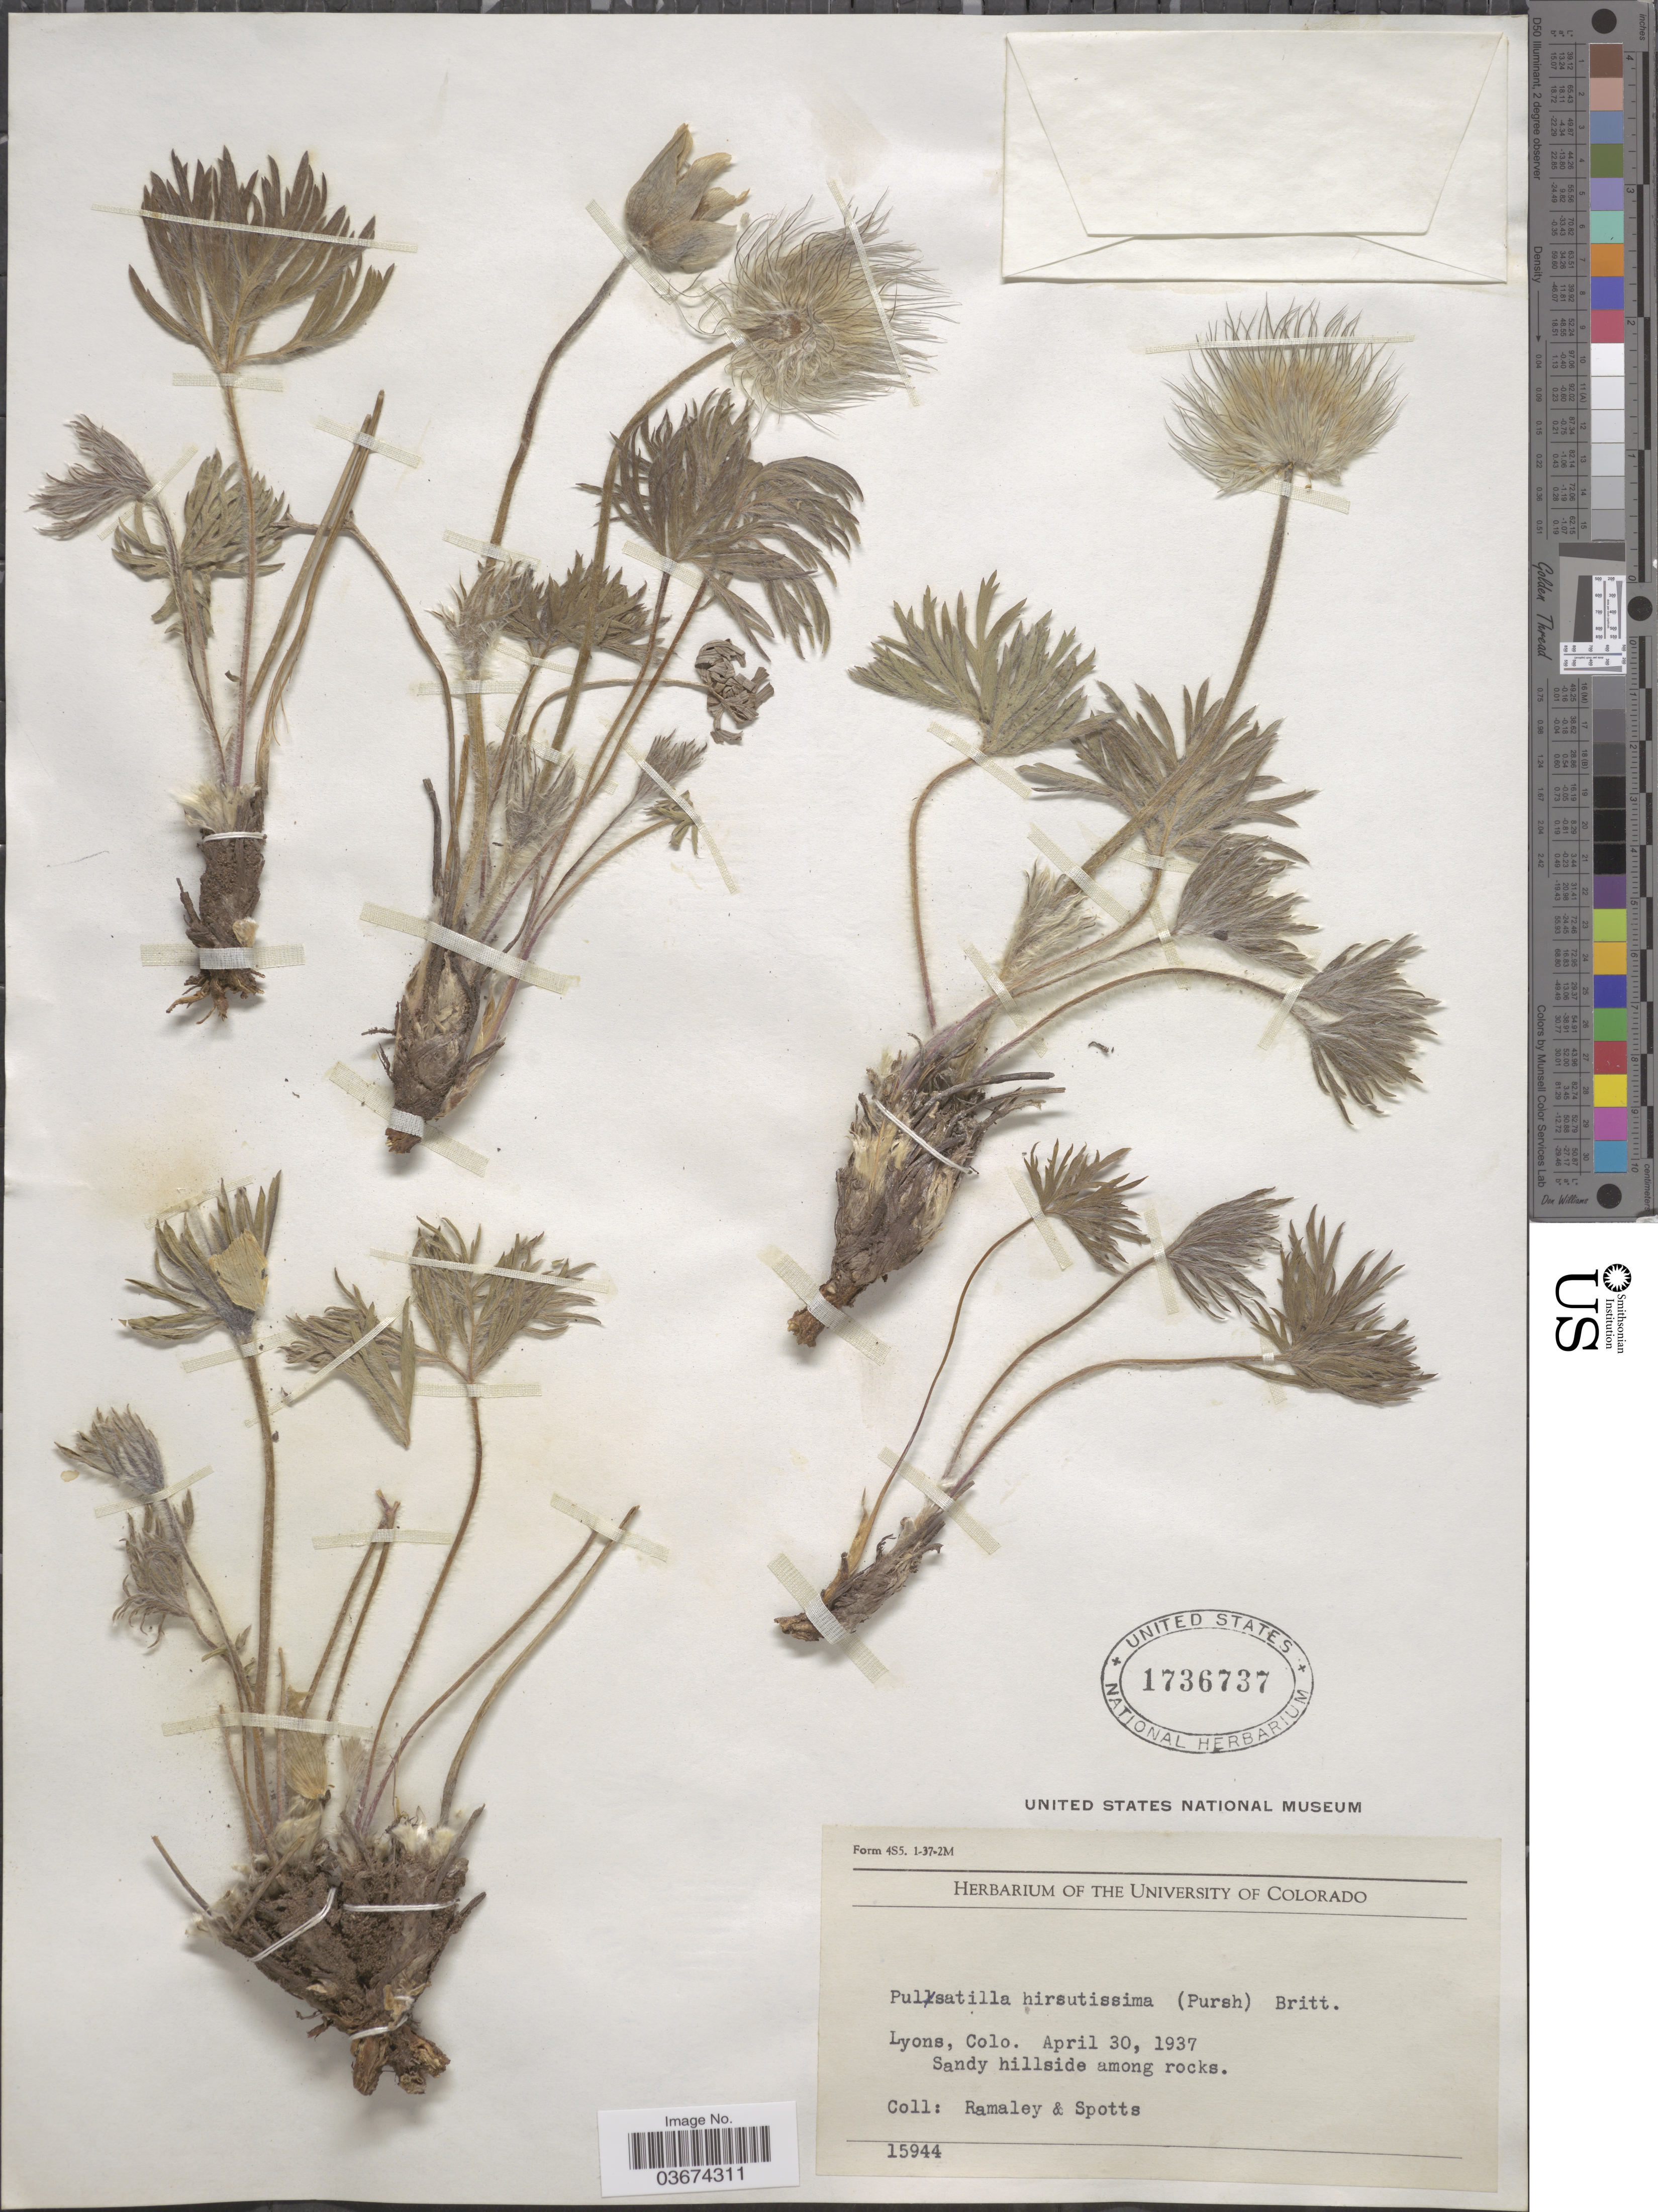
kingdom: Plantae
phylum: Tracheophyta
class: Magnoliopsida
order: Ranunculales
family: Ranunculaceae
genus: Pulsatilla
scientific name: Pulsatilla nuttalliana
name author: (DC.) Bercht. & J. Presl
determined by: Strong, Mark T., (BOT), Smithsonian Institution - National Museum of Natural History (UNITED STATES)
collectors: Ramaley & Spotts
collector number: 15944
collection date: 1937-04-30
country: United States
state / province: Colorado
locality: Lyons.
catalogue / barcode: US 1736737